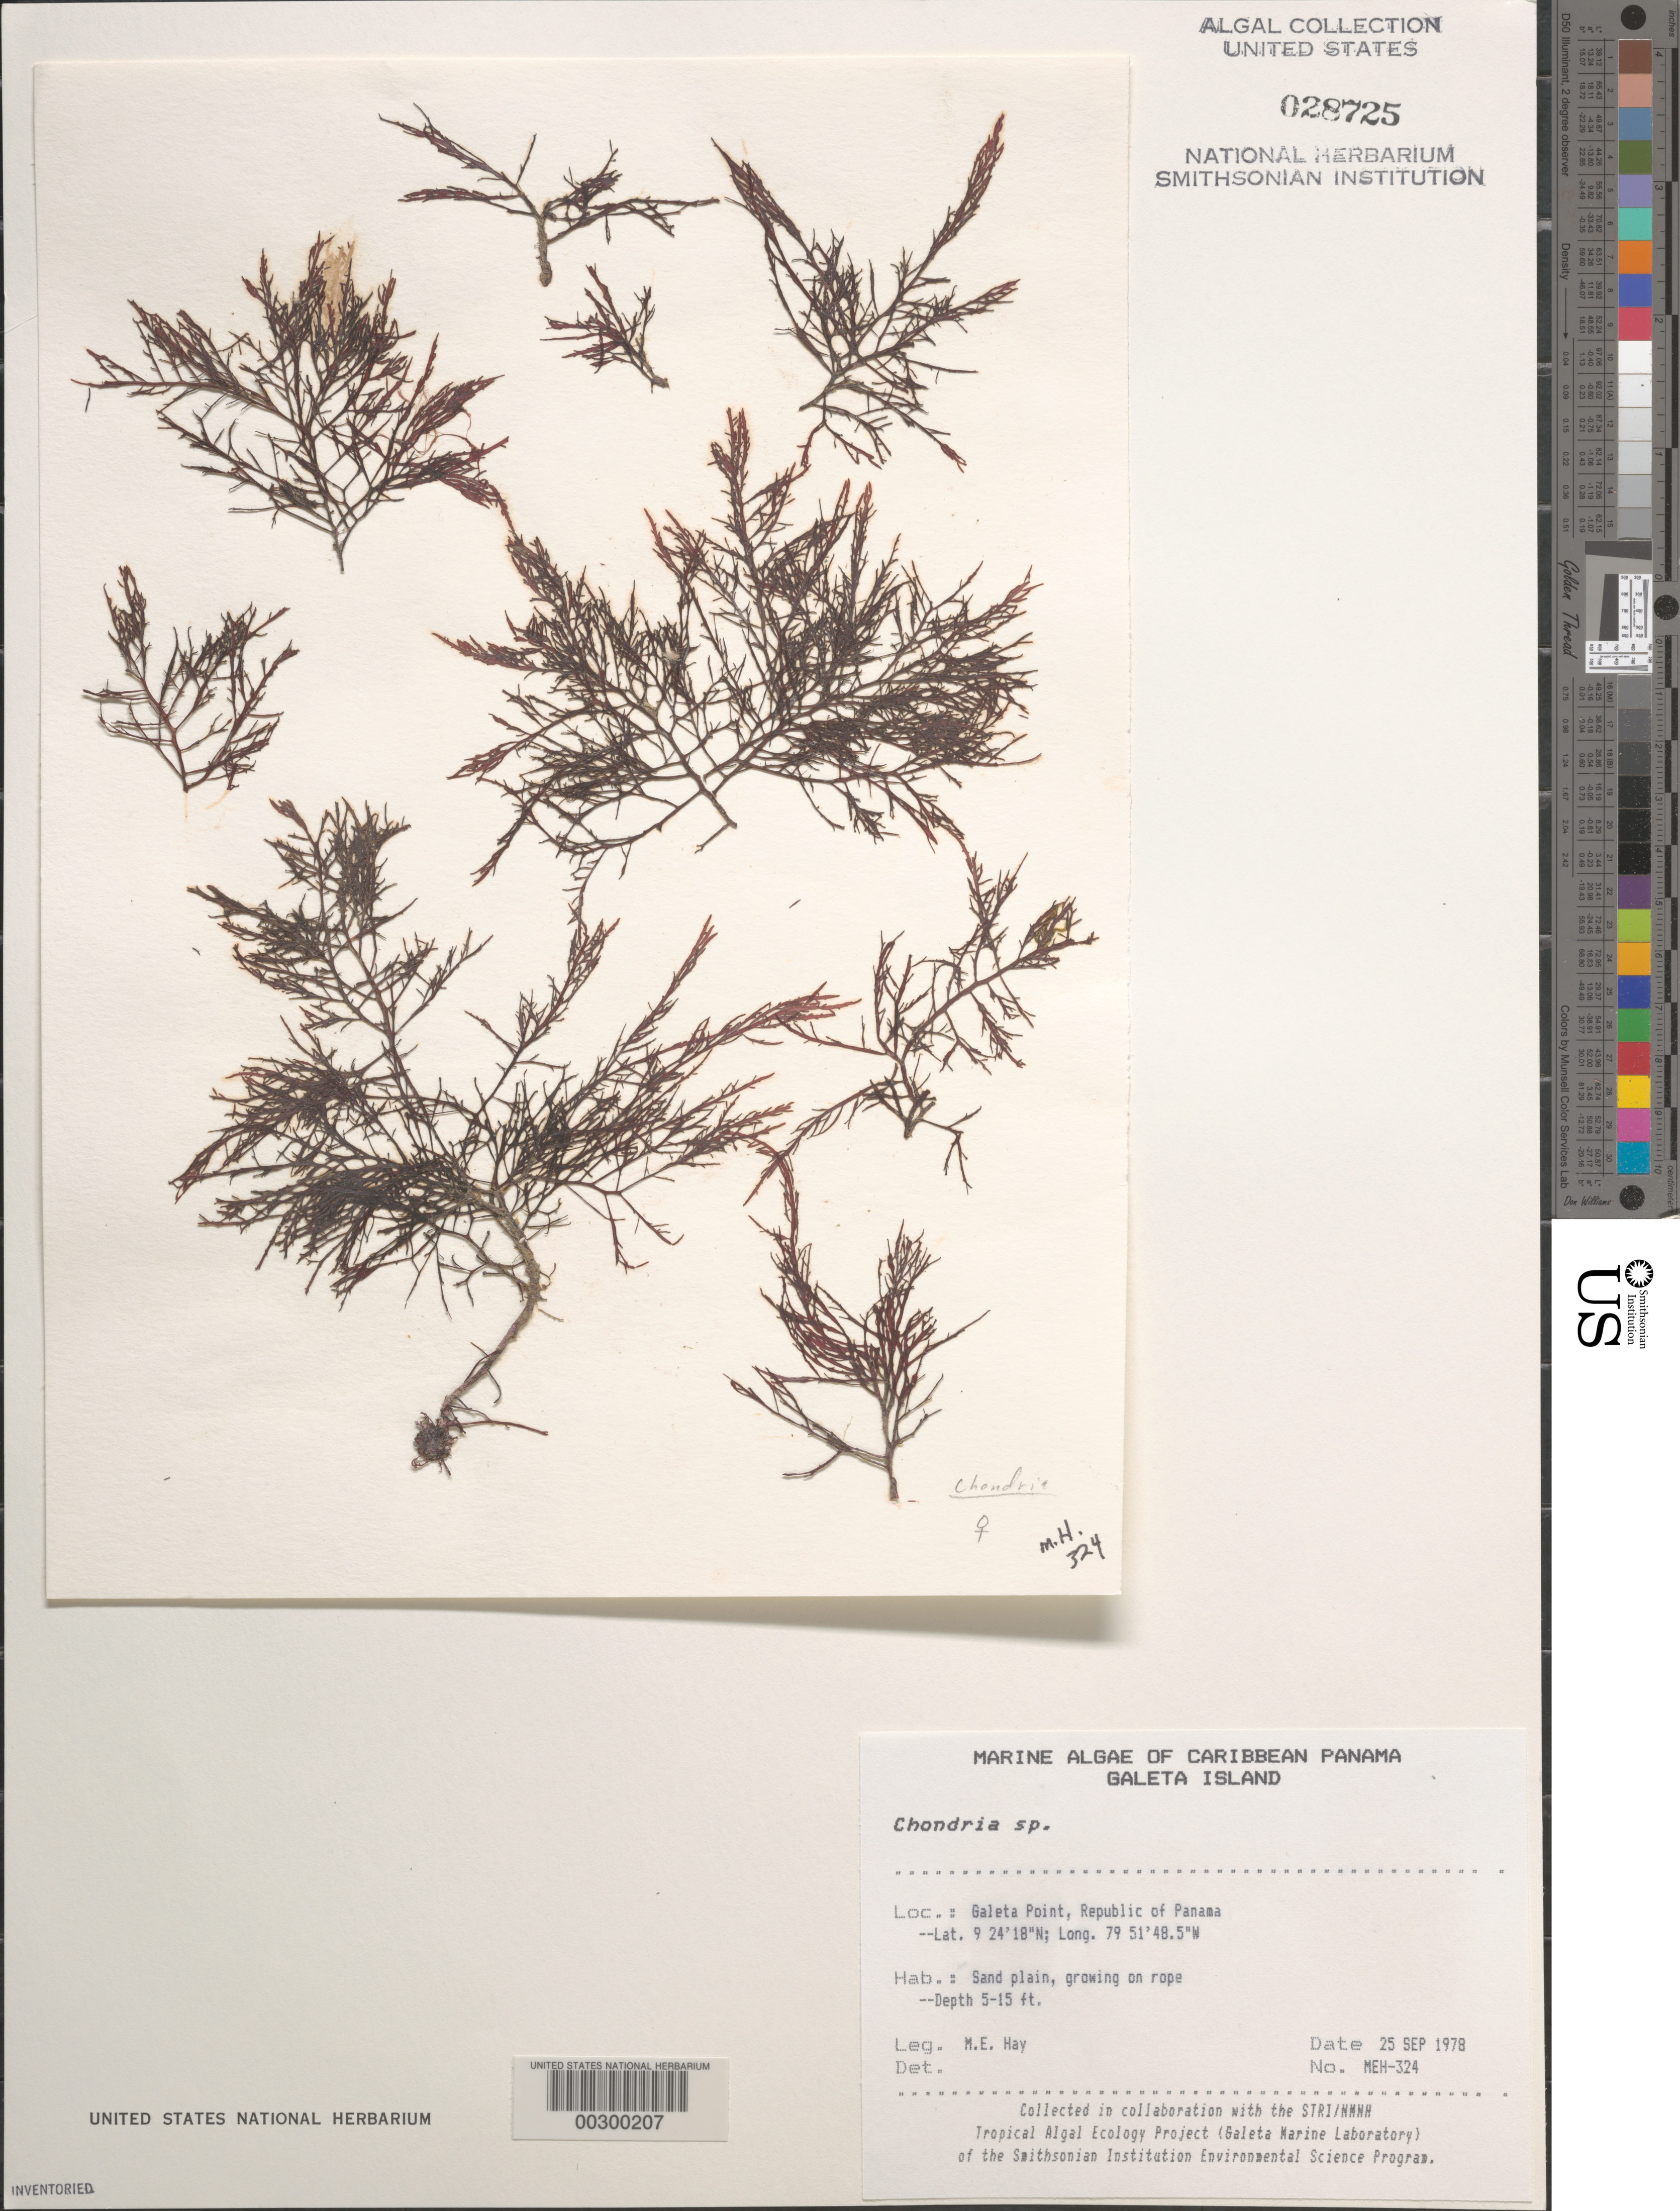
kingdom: Plantae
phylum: Rhodophyta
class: Florideophyceae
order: Ceramiales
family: Rhodomelaceae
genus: Chondria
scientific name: Chondria sp.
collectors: M. E. Hay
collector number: MEH-324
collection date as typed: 25 Sep 1978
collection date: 1978-09-25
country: Panama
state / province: Colón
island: Galeta Island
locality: Galeta Point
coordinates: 9 24' 18" N, 79 51' 48.5" W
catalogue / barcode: US 28725